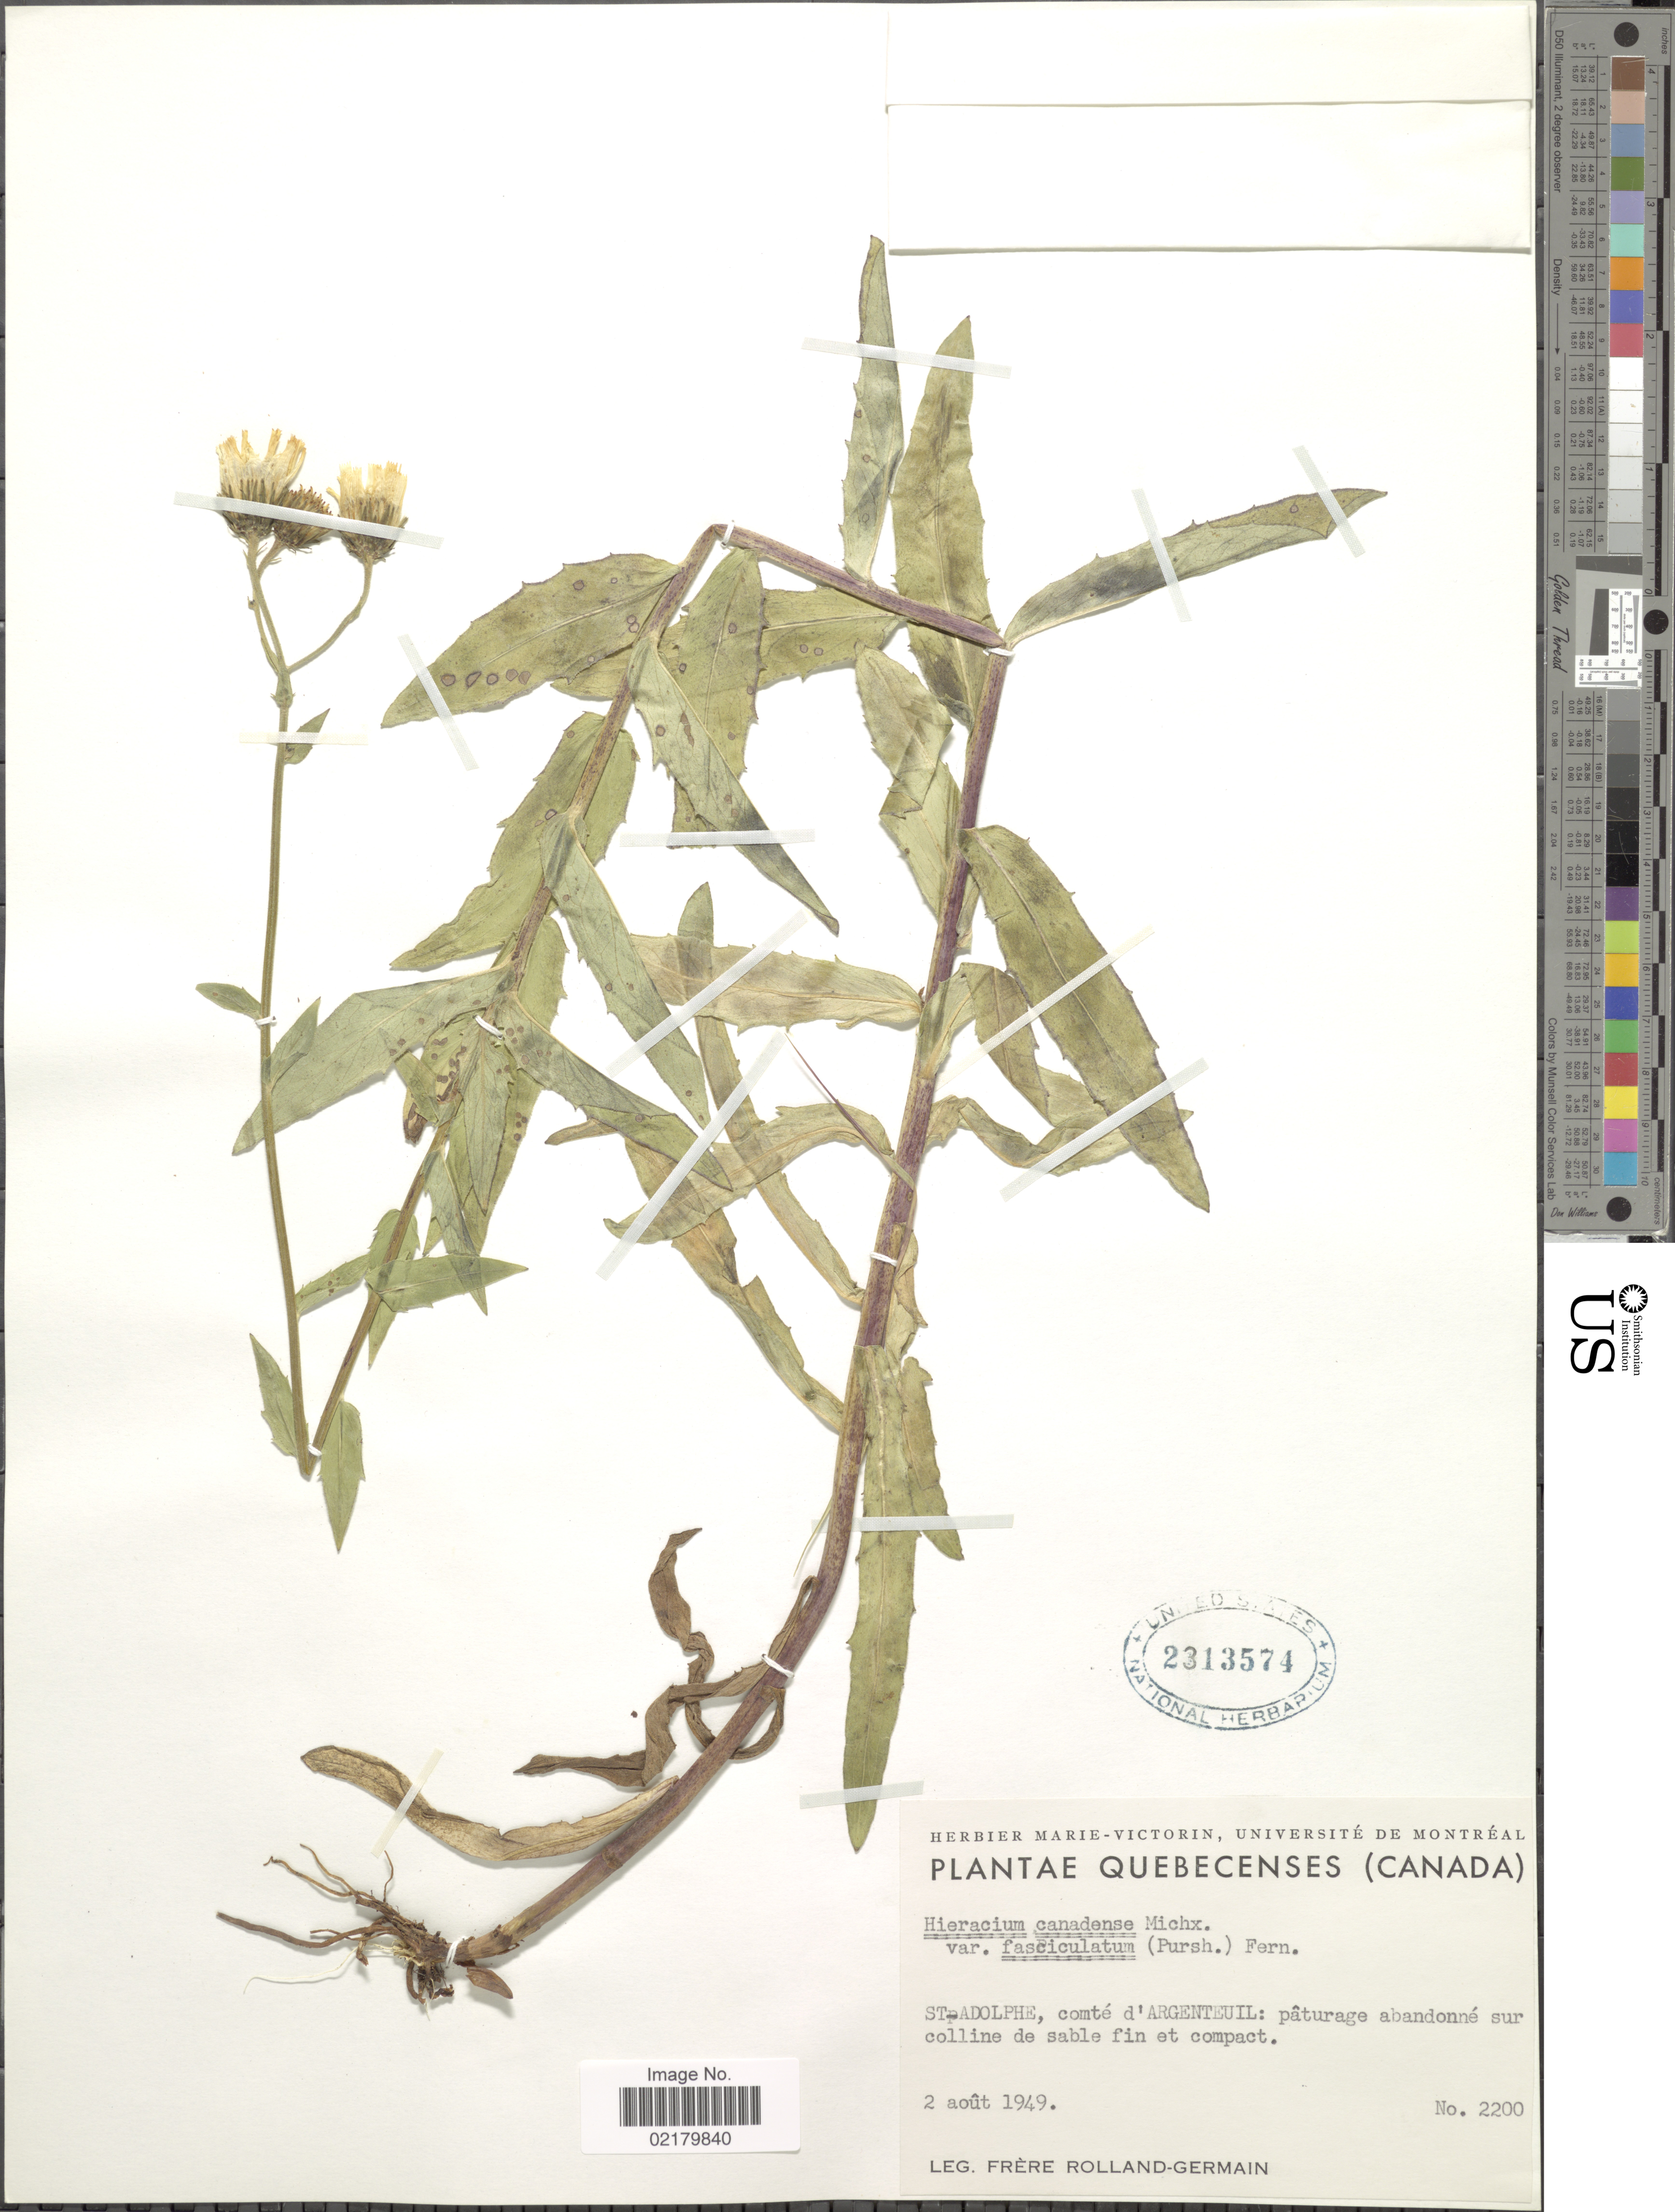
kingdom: Plantae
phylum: Tracheophyta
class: Magnoliopsida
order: Asterales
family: Asteraceae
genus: Hieracium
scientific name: Hieracium canadense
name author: Michx.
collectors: Rolland-Germain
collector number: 2200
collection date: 1949-08-02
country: Canada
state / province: Quebec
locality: St-Adolphe, comté d'Argenteuil: pâturage abandonné sur colline de sable fin et compact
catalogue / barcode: US 2313574